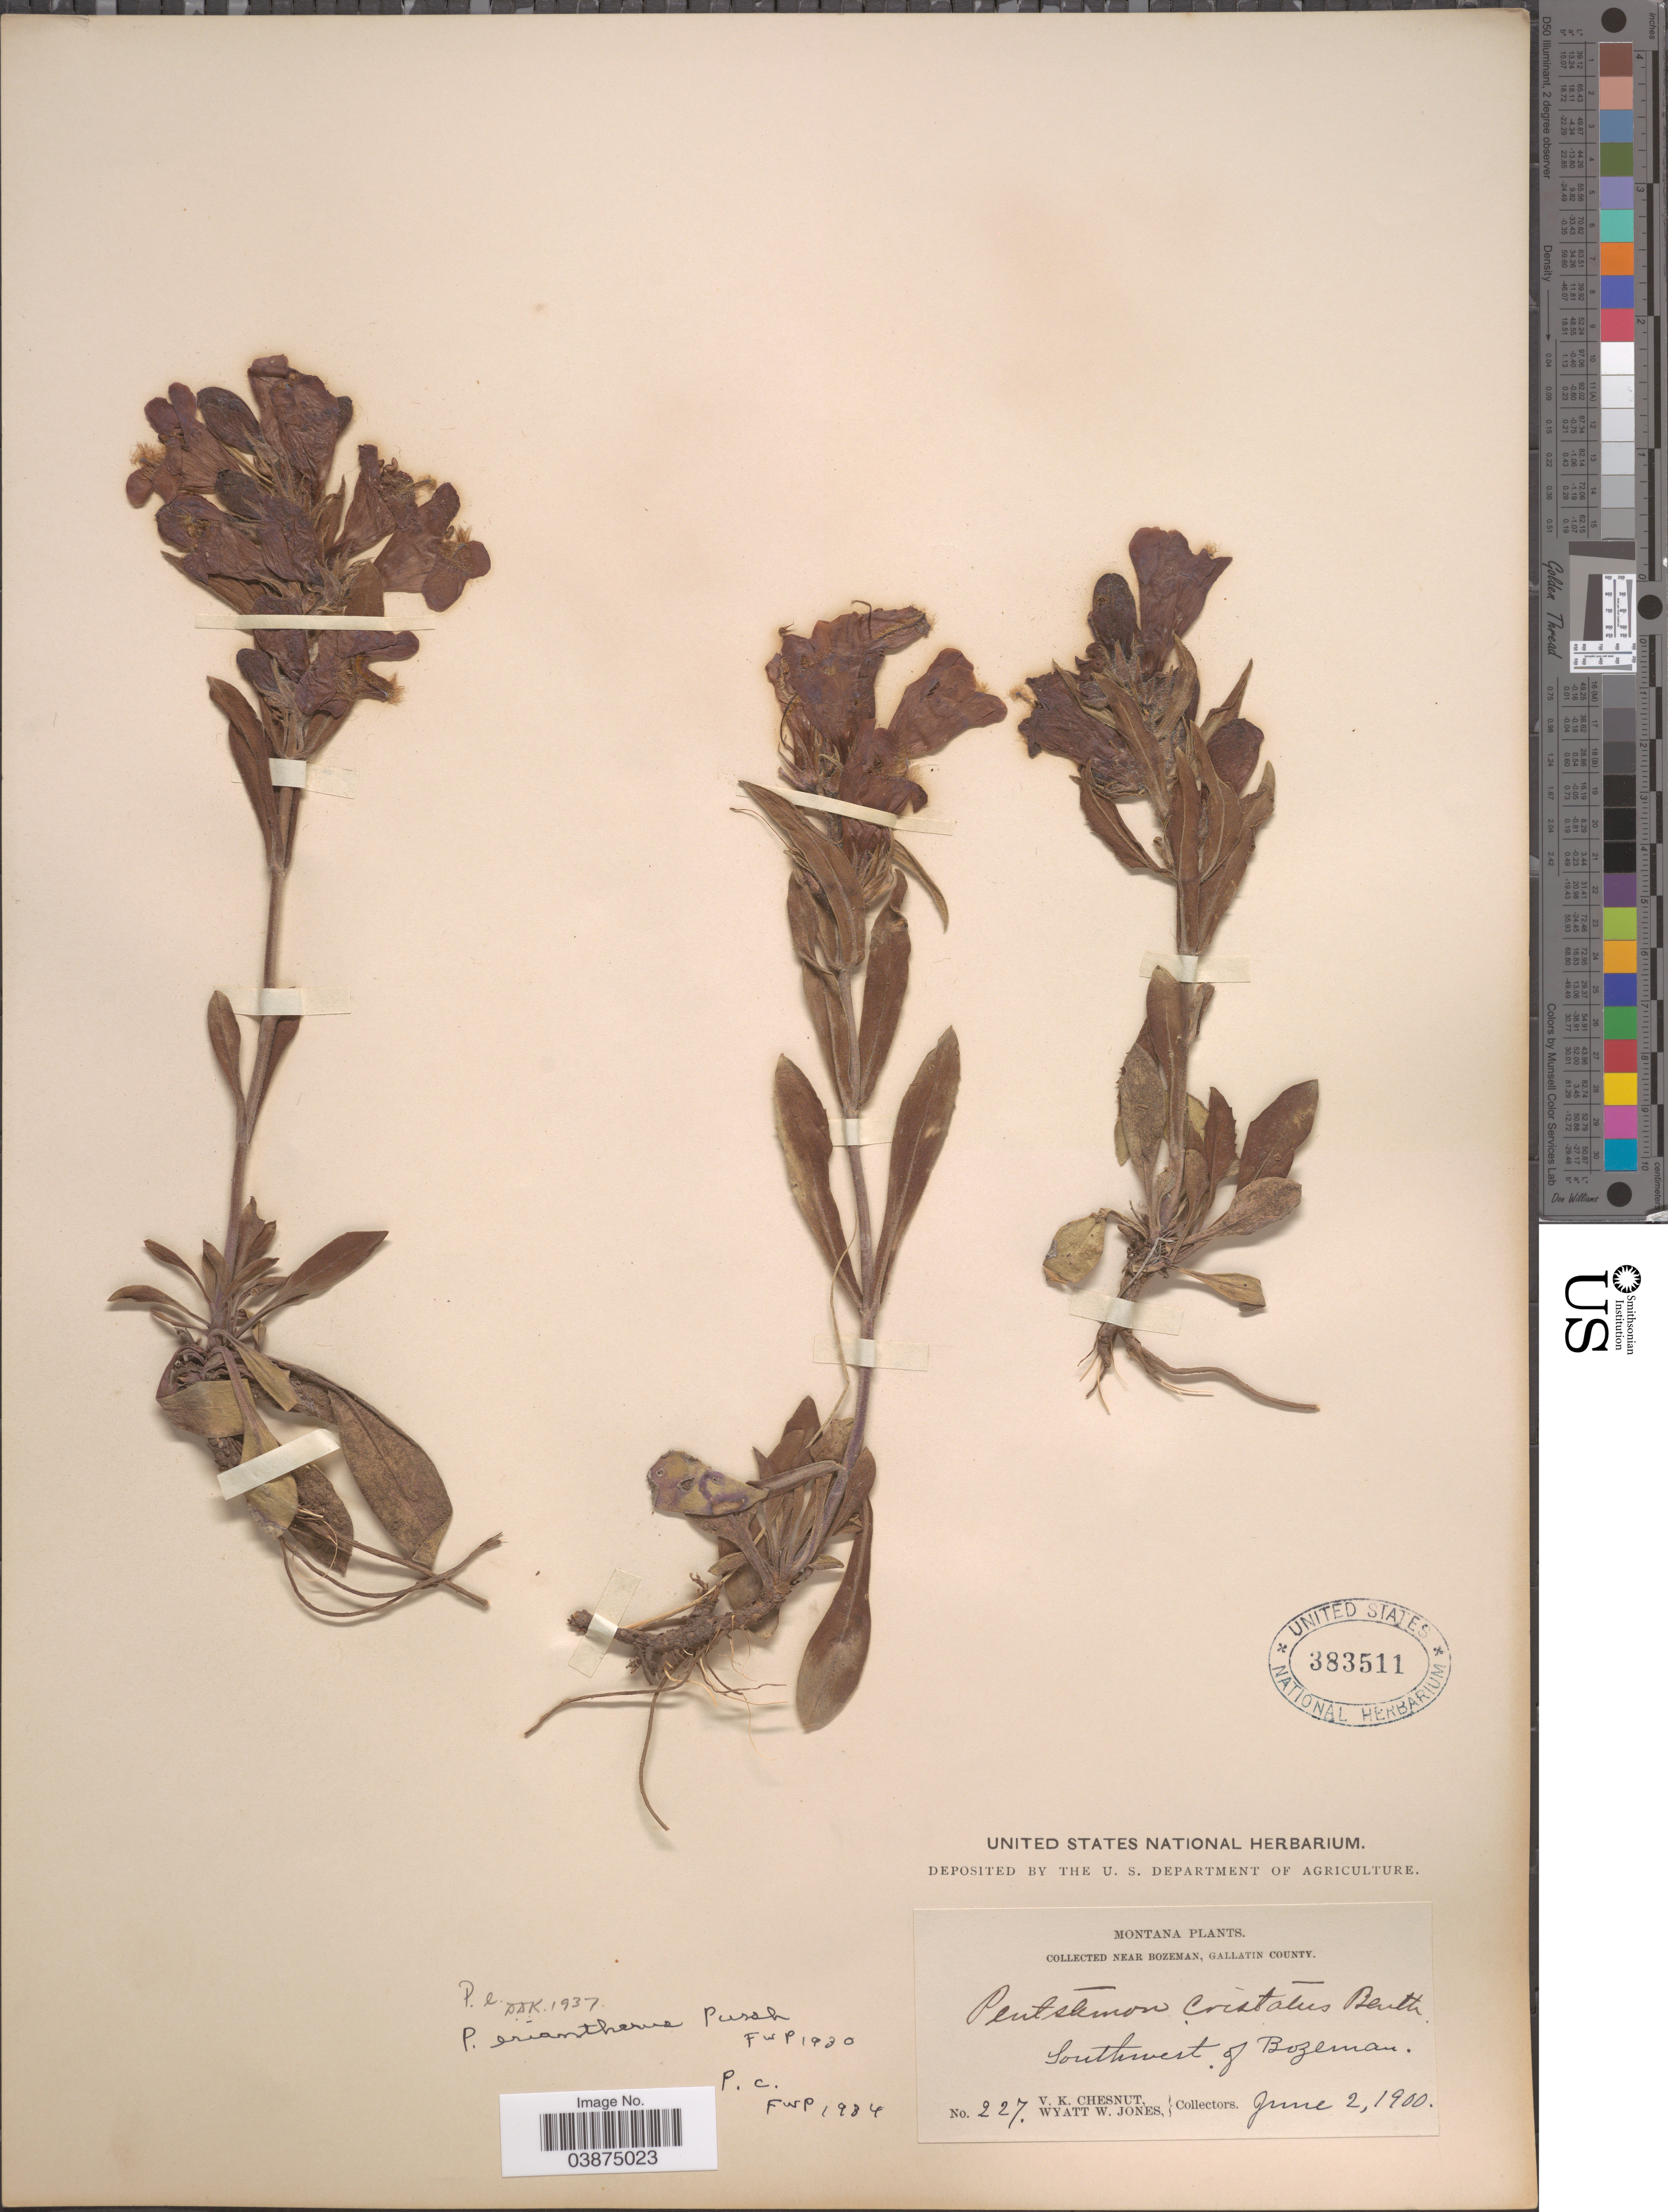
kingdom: Plantae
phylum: Tracheophyta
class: Magnoliopsida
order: Lamiales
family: Plantaginaceae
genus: Penstemon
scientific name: Penstemon eriantherus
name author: Pursh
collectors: V. Chesnut & W. W. Jones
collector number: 227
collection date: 1900-06-02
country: United States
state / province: Montana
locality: Near Bozeman, Gallatin County. Southwest of Bozeman.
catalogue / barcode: US 383511